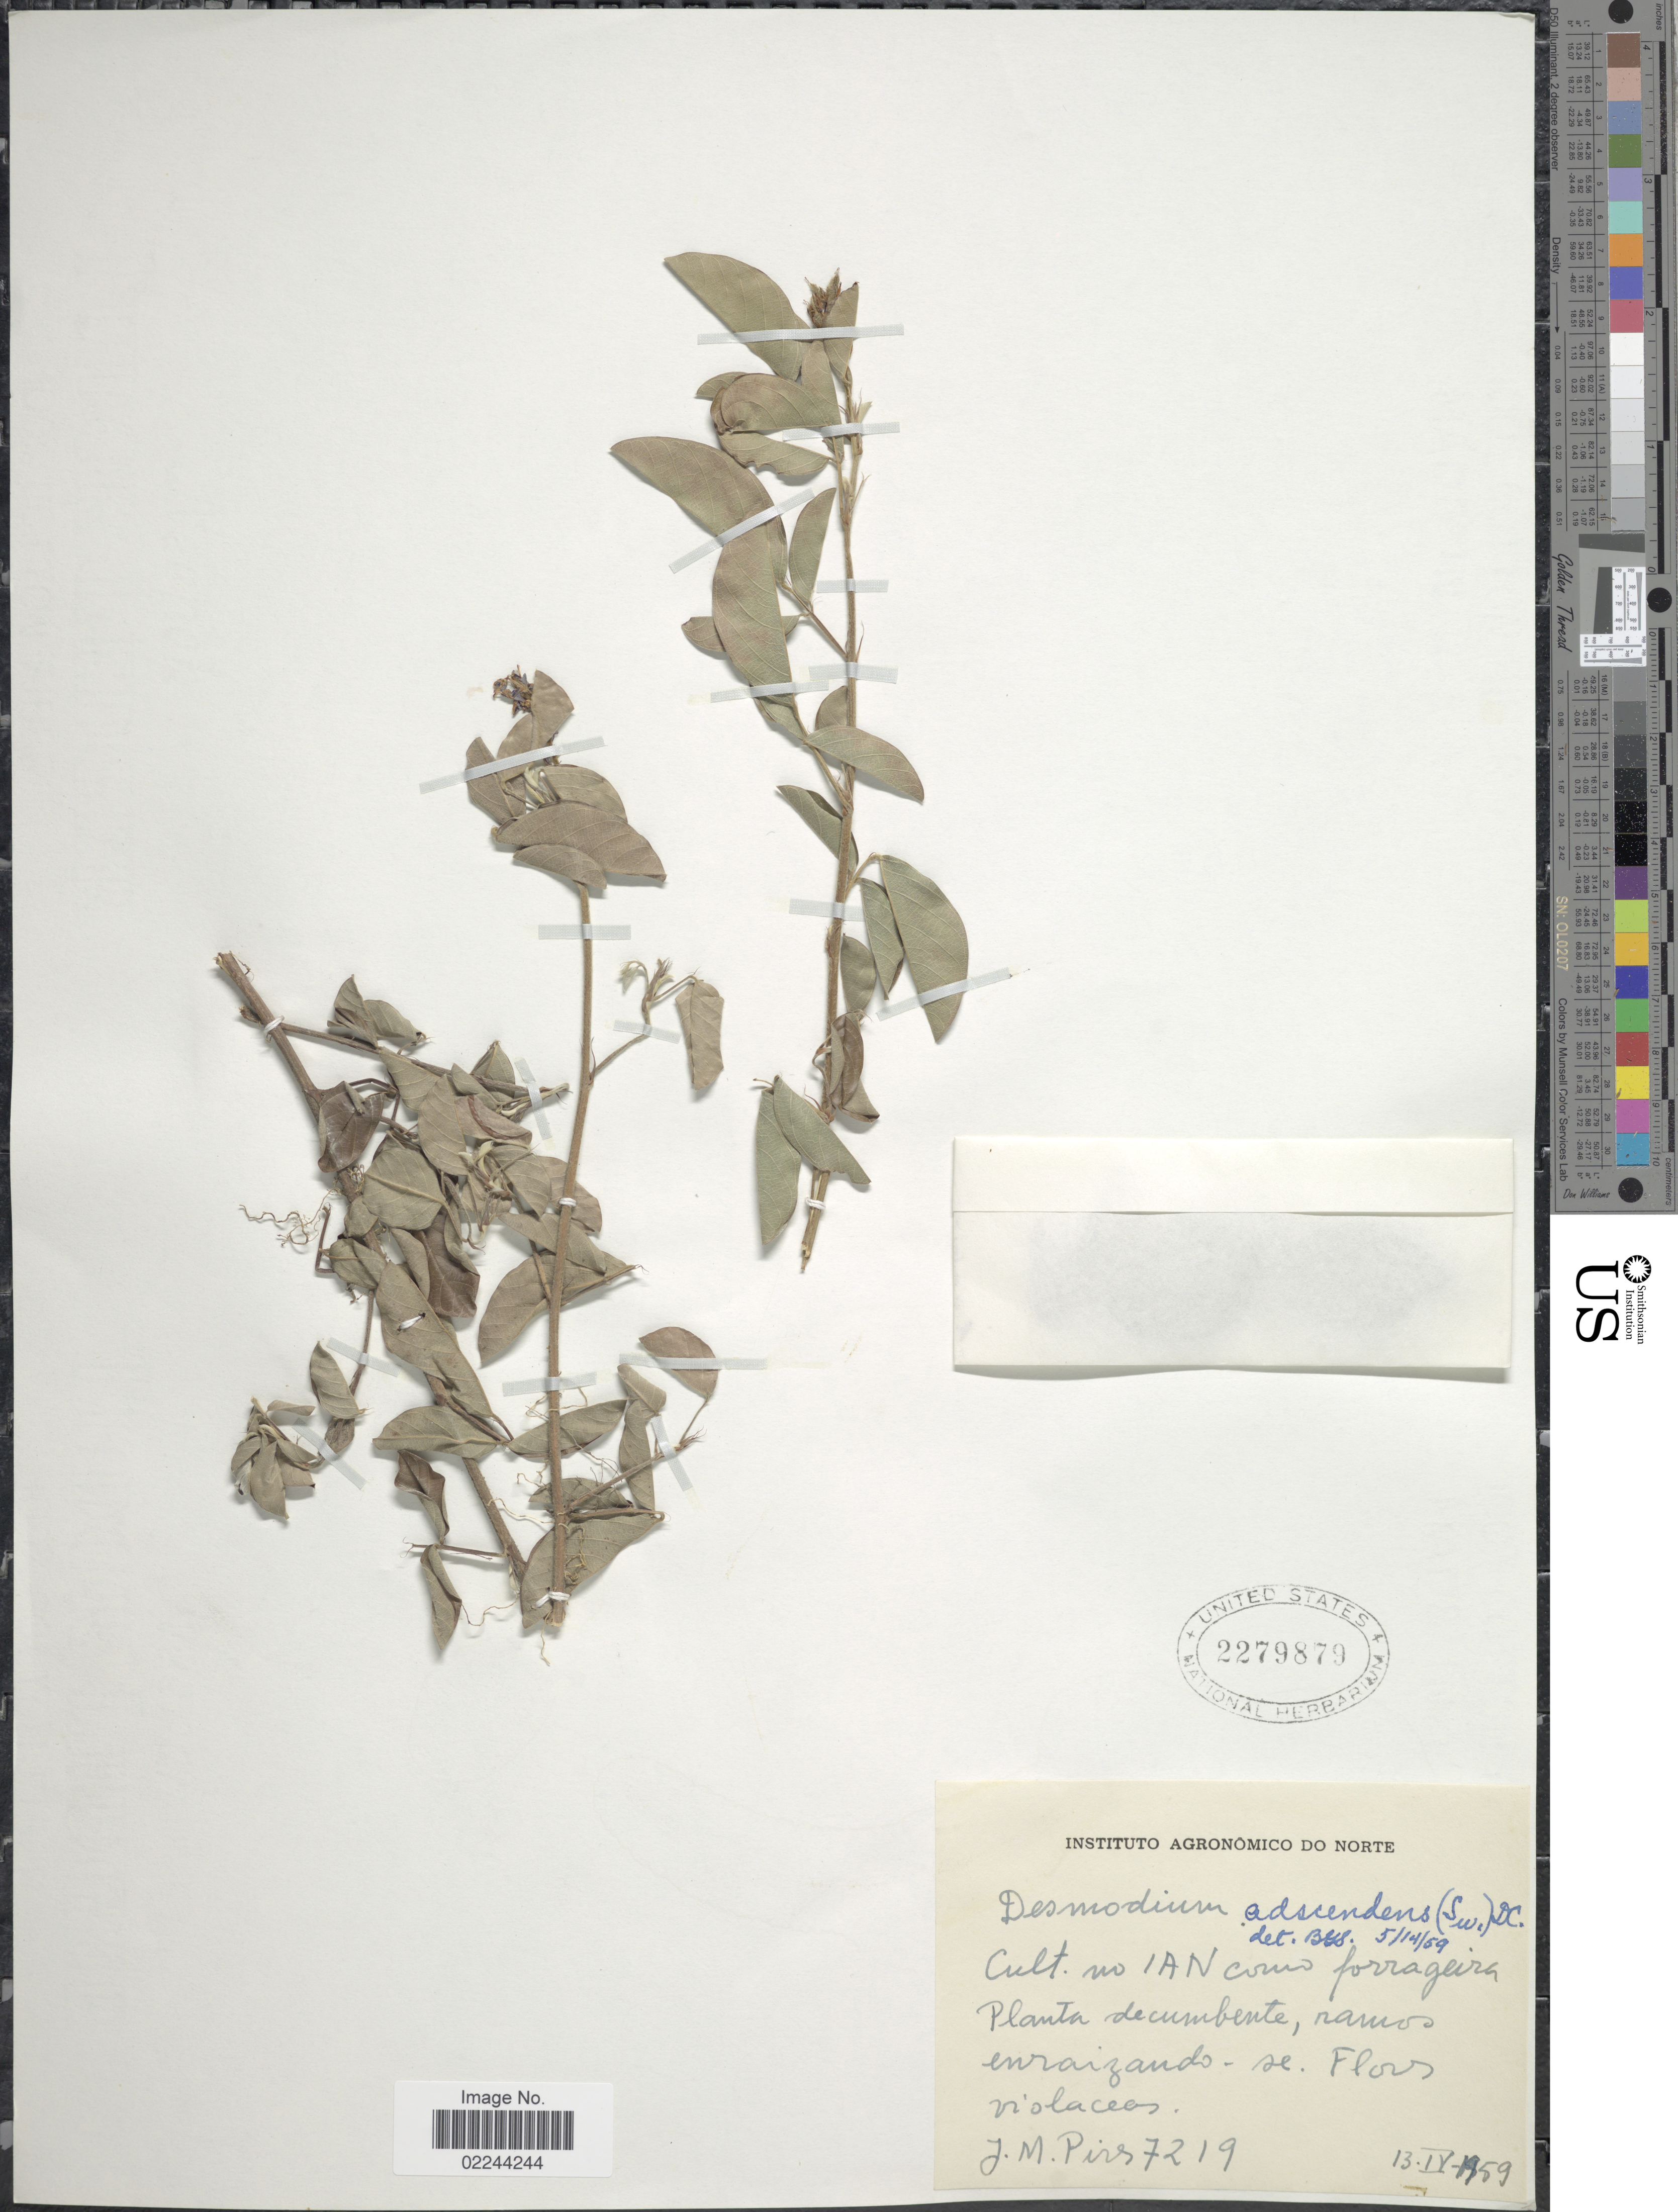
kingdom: Plantae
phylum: Tracheophyta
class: Magnoliopsida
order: Fabales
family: Fabaceae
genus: Grona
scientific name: Grona adscendens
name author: (Sw.) H. Ohashi & K. Ohashi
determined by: Strong, Mark T., (BOT), Smithsonian Institution - National Museum of Natural History (UNITED STATES)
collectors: J. M. Pires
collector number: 7219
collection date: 1959-04-13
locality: Cult no IAN como Forrageira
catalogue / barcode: US 2279879